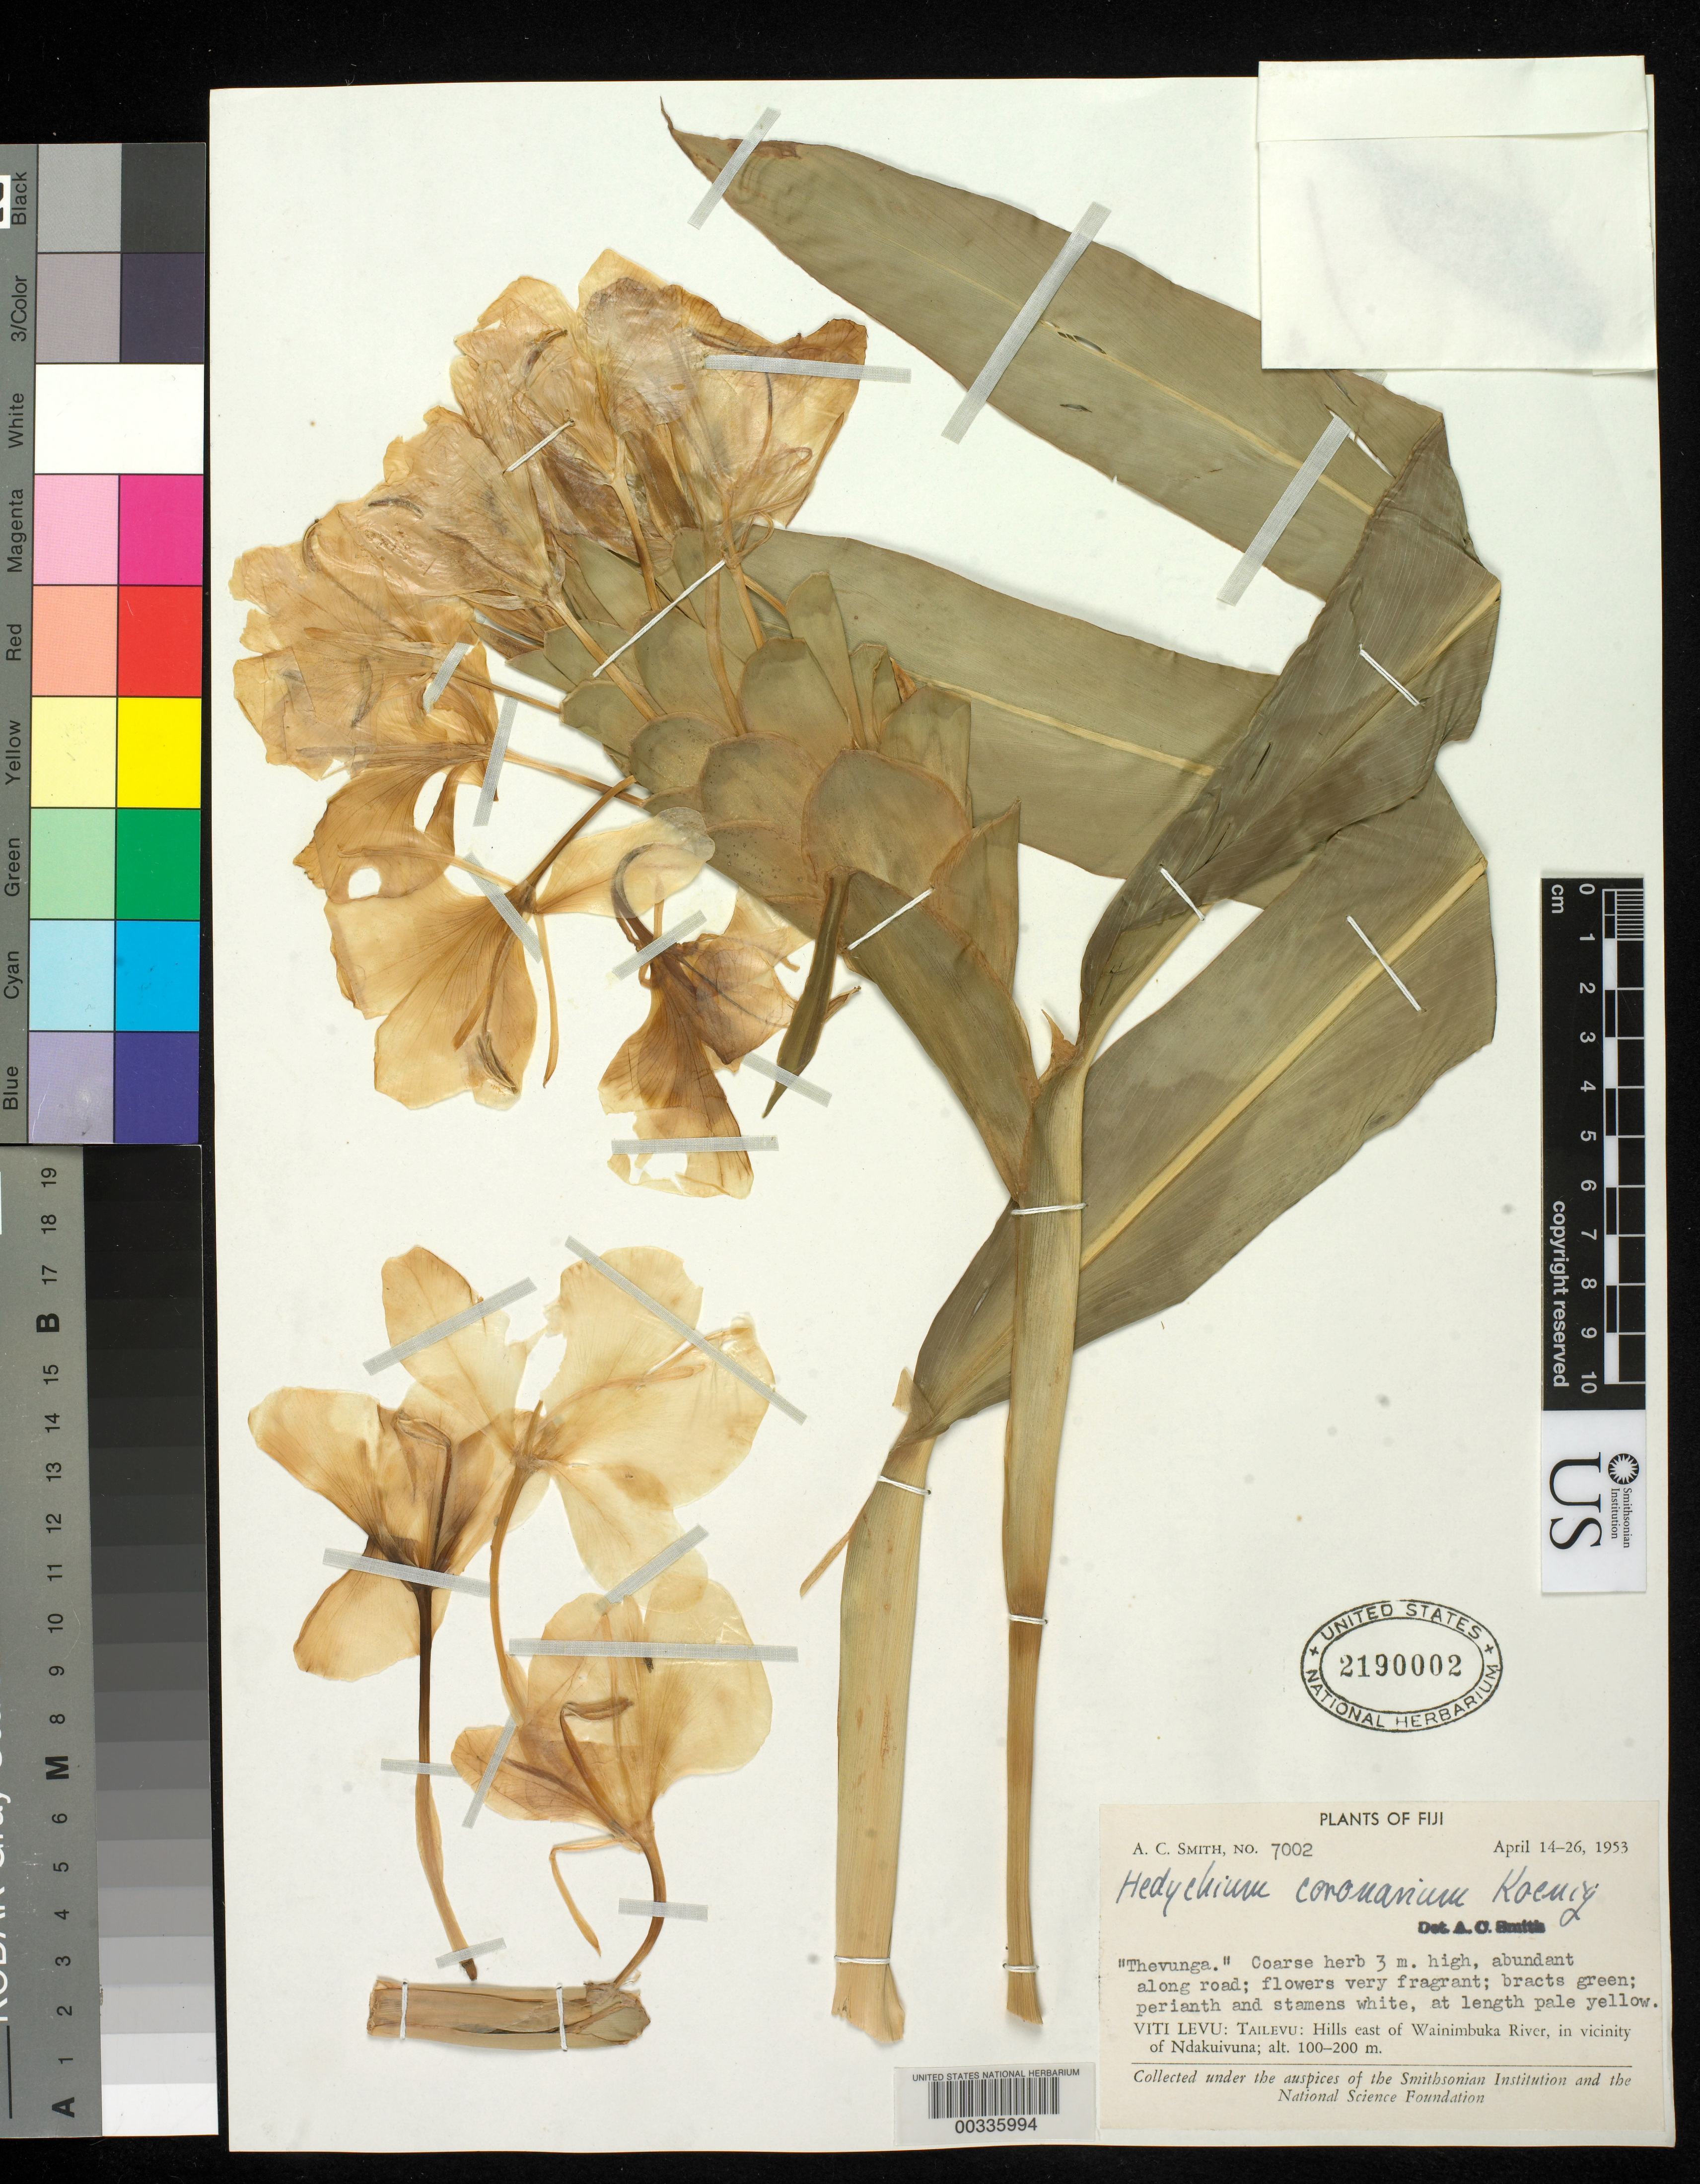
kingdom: Plantae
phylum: Tracheophyta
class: Liliopsida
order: Zingiberales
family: Zingiberaceae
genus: Hedychium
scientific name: Hedychium coronarium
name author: J. Koenig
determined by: Smith, A. C.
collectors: A. C. Smith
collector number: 7002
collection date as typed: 14 Apr 1953 to 26 Apr 1953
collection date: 1953-04-14/1953-04-26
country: Fiji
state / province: Central Division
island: Viti Levu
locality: Tailevu: hills E of Wainimbuka River, in vicinity of Ndakuivuna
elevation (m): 100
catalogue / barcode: US 2190002